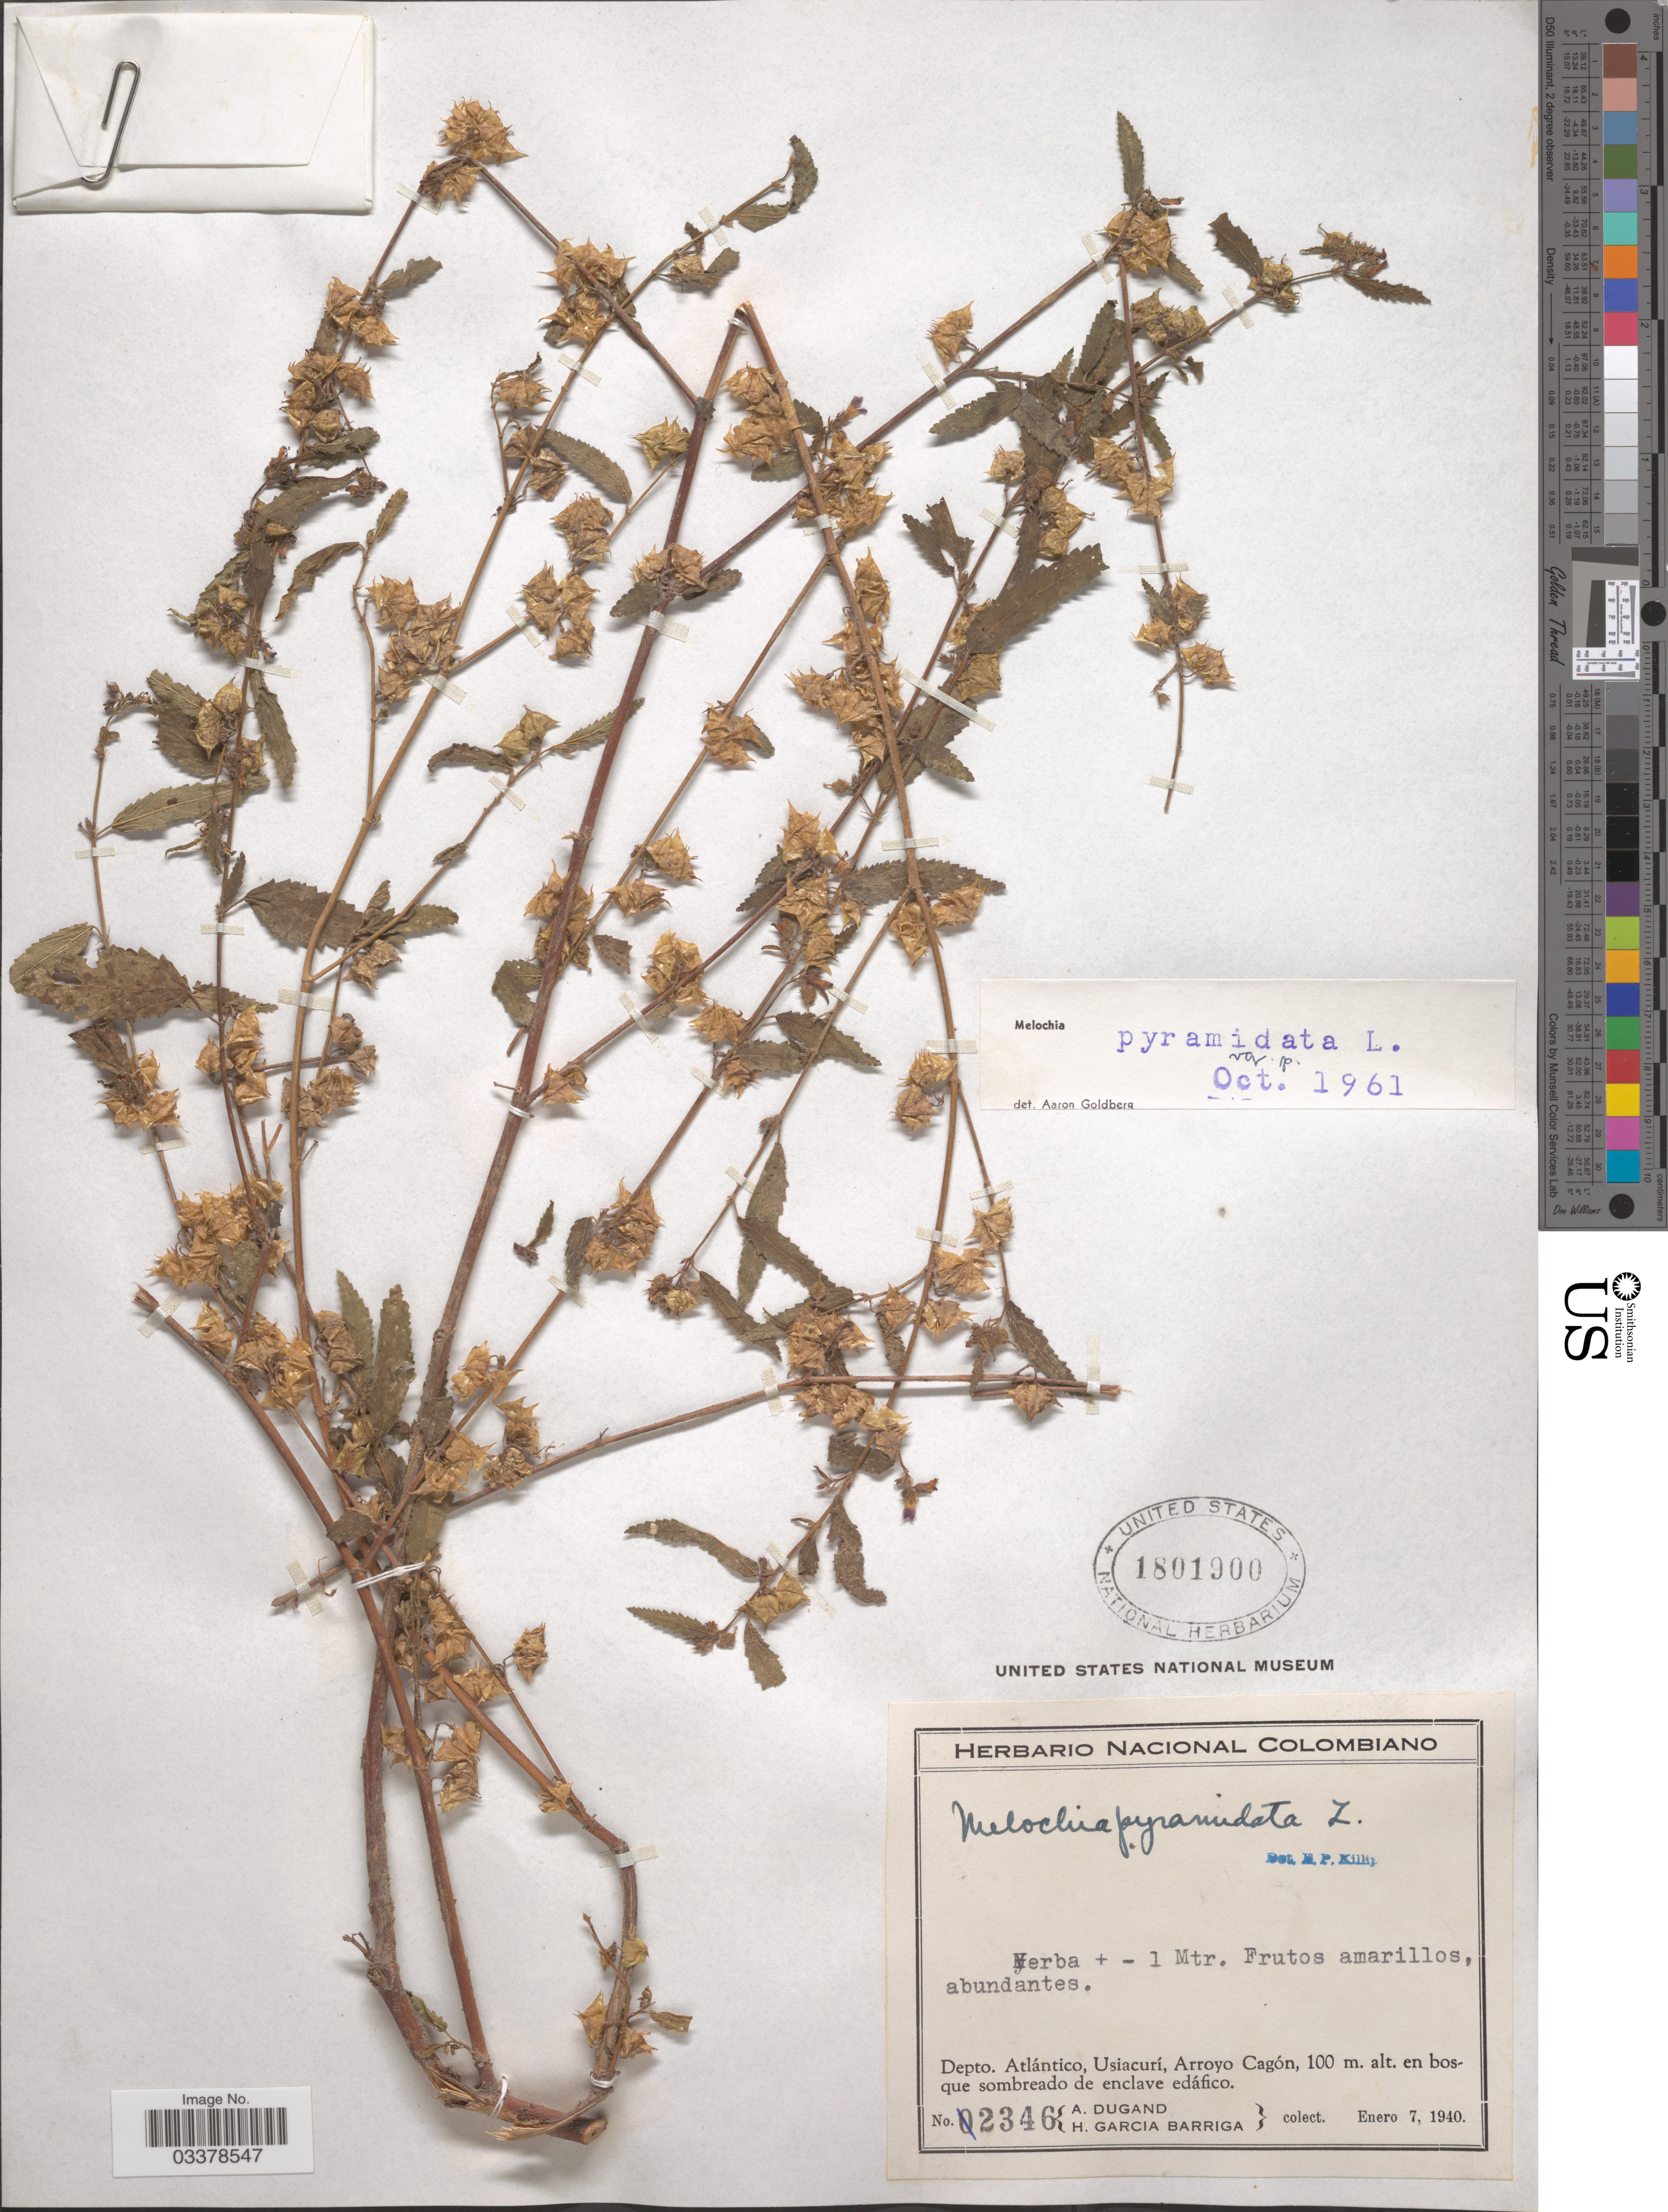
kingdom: Plantae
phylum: Tracheophyta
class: Magnoliopsida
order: Malvales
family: Malvaceae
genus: Melochia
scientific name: Melochia pyramidata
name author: L.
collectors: A. Dugand & H. García Barriga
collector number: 2346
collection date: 1940-01-07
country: Colombia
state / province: Atlántico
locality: Dept. Atlántico, Usiacurí, Arroyo Cagón.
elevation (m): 100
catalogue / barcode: US 1801900